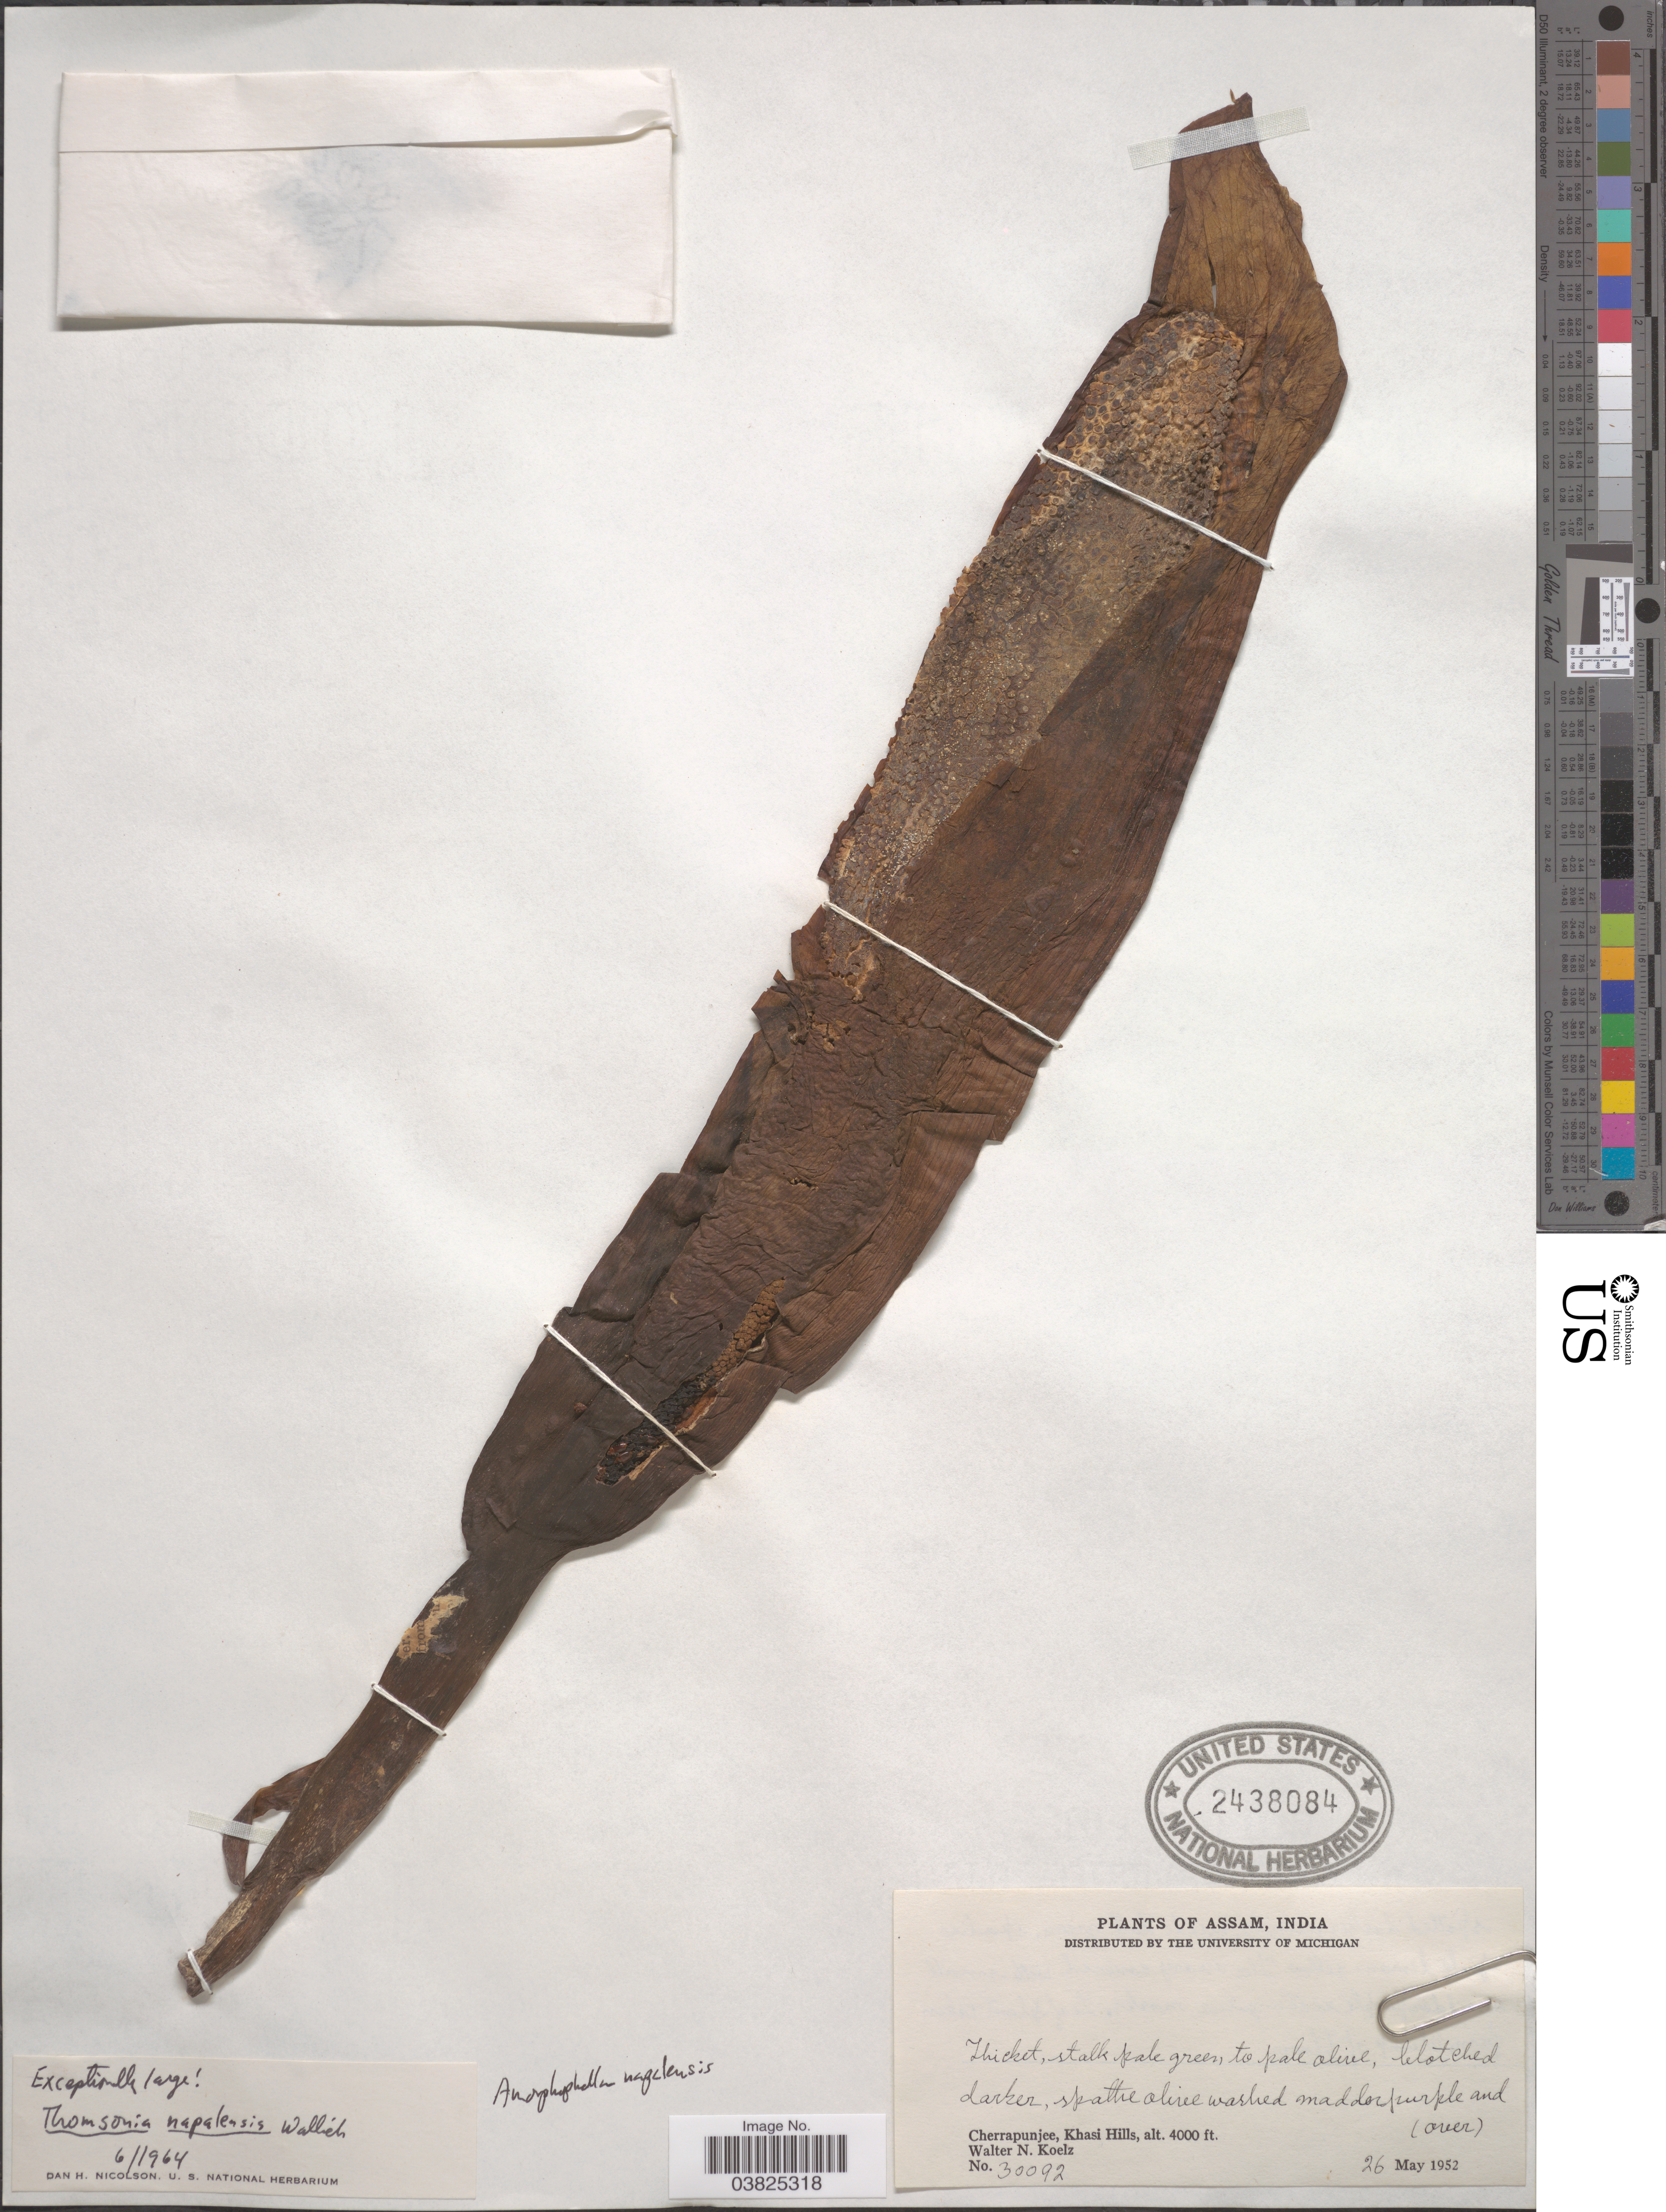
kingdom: Plantae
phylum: Tracheophyta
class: Liliopsida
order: Alismatales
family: Araceae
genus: Amorphophallus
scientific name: Amorphophallus napalensis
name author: (Wall.) Bogner & Mayo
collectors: W. N. Koelz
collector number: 30092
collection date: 1952-05-26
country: India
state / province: Meghalaya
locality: Cherrapunjee, Khasi Hills.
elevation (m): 1219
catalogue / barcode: US 2438084